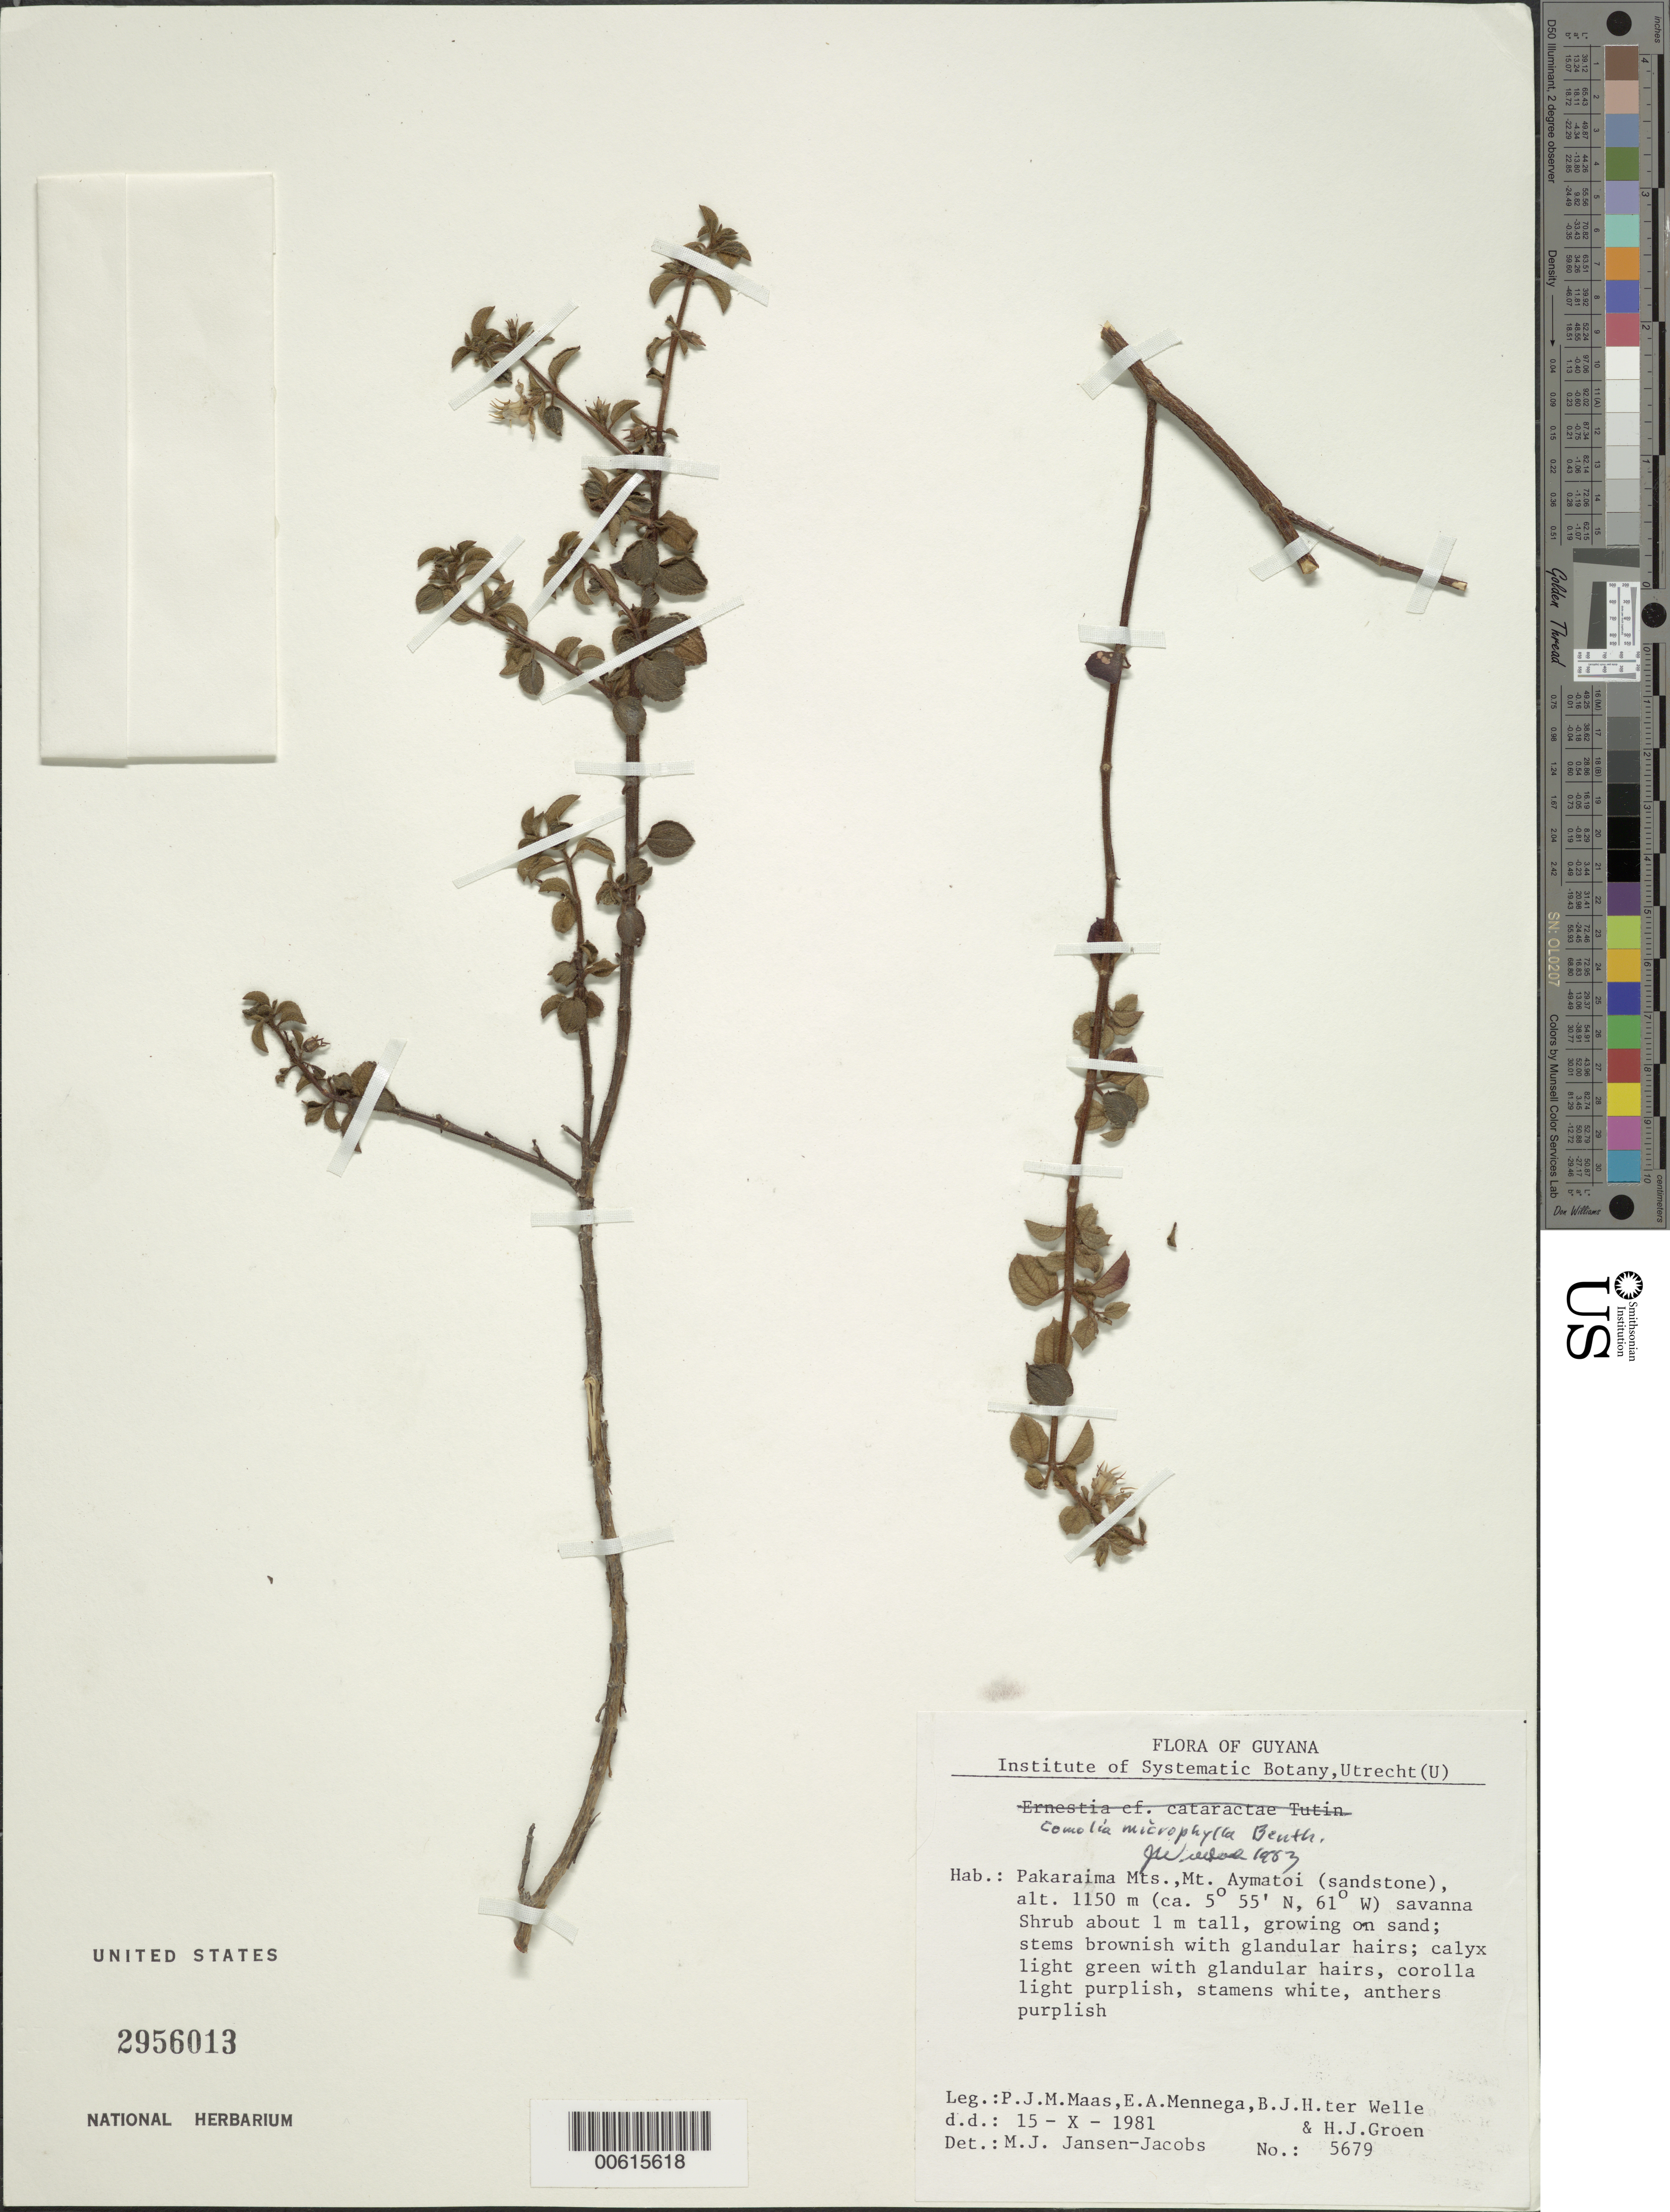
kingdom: Plantae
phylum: Tracheophyta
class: Magnoliopsida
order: Myrtales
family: Melastomataceae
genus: Comolia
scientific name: Comolia microphylla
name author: Benth.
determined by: Wurdack, John J., (US), US (UNITED STATES)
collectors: P. Maas, E. A. Mennega, B. Welle & H. Groen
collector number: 5679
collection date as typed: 15-Oct-81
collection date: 1981-10-15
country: Guyana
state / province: Cuyuni-Mazaruni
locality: Mt. Aymatoi, Pakaraima Mts.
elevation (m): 1150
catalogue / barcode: US 2956013